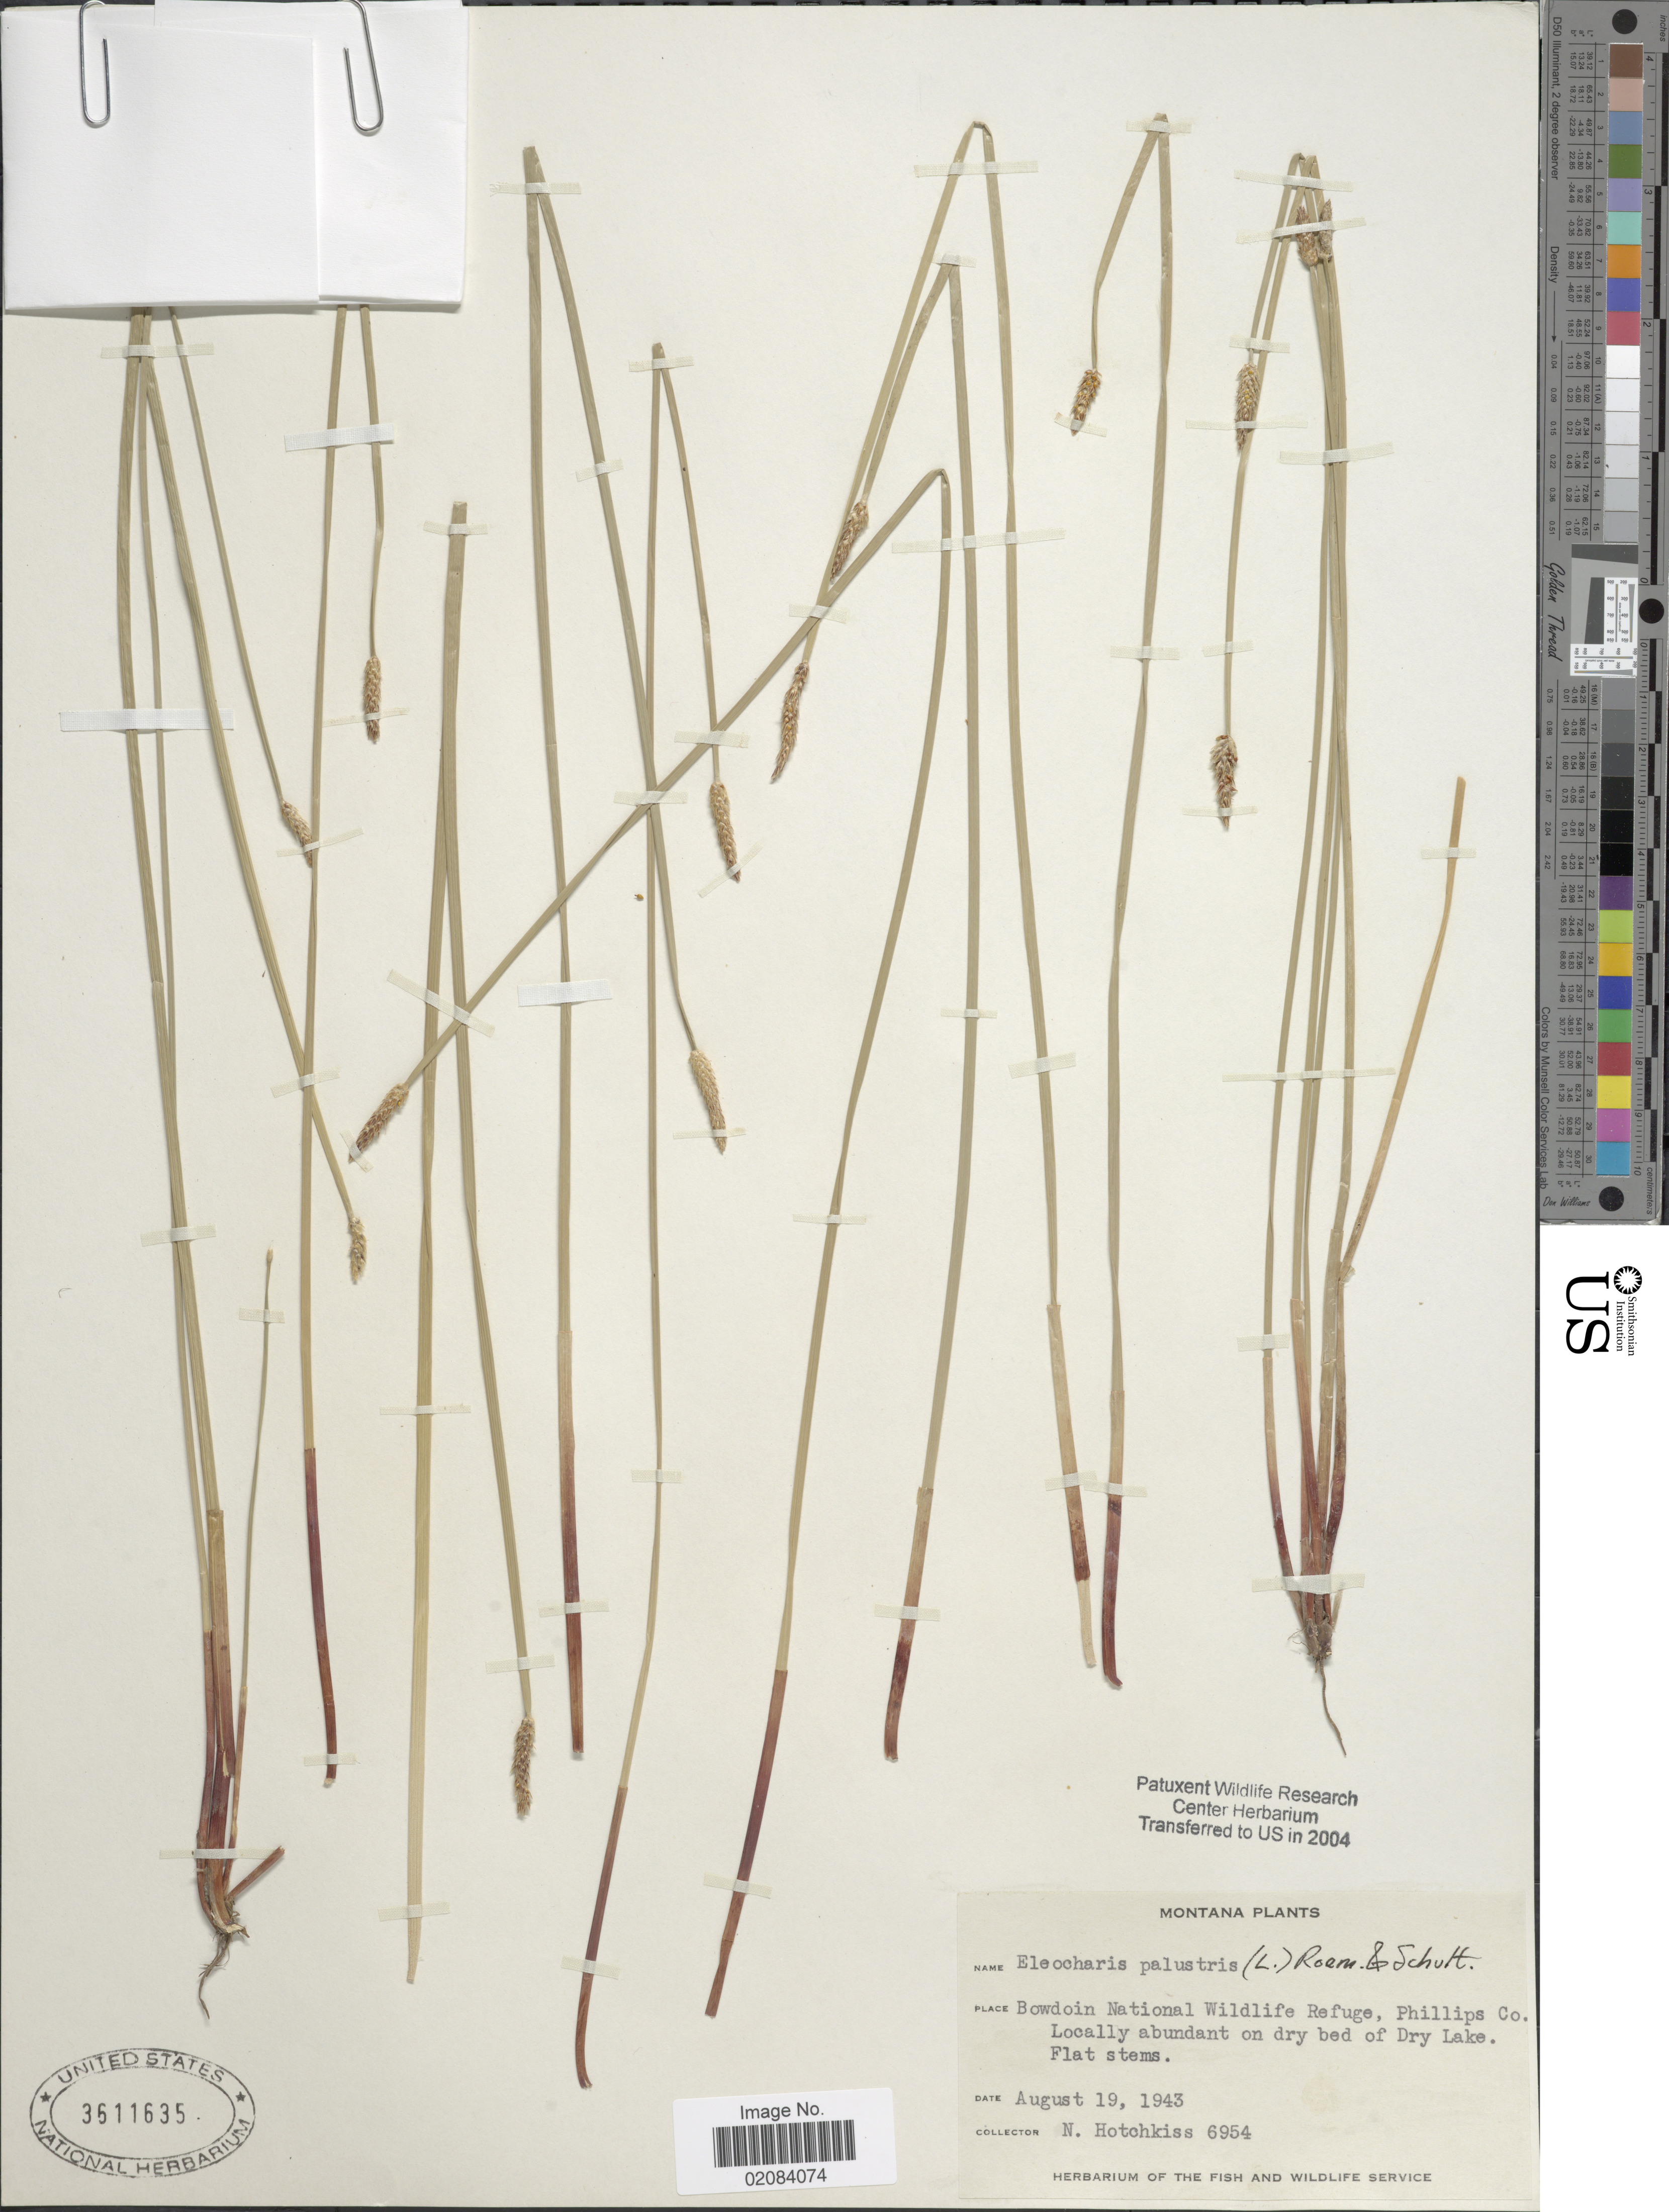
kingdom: Plantae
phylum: Tracheophyta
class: Liliopsida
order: Poales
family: Cyperaceae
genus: Eleocharis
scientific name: Eleocharis palustris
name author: (L.) Roem. & Schult.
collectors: N. Hotchkiss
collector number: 6954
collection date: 1943-08-19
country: United States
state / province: Montana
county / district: Phillips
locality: Bowdoin National Wildlife Refuge dry bed of Dry Lake.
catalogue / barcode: US 3611635